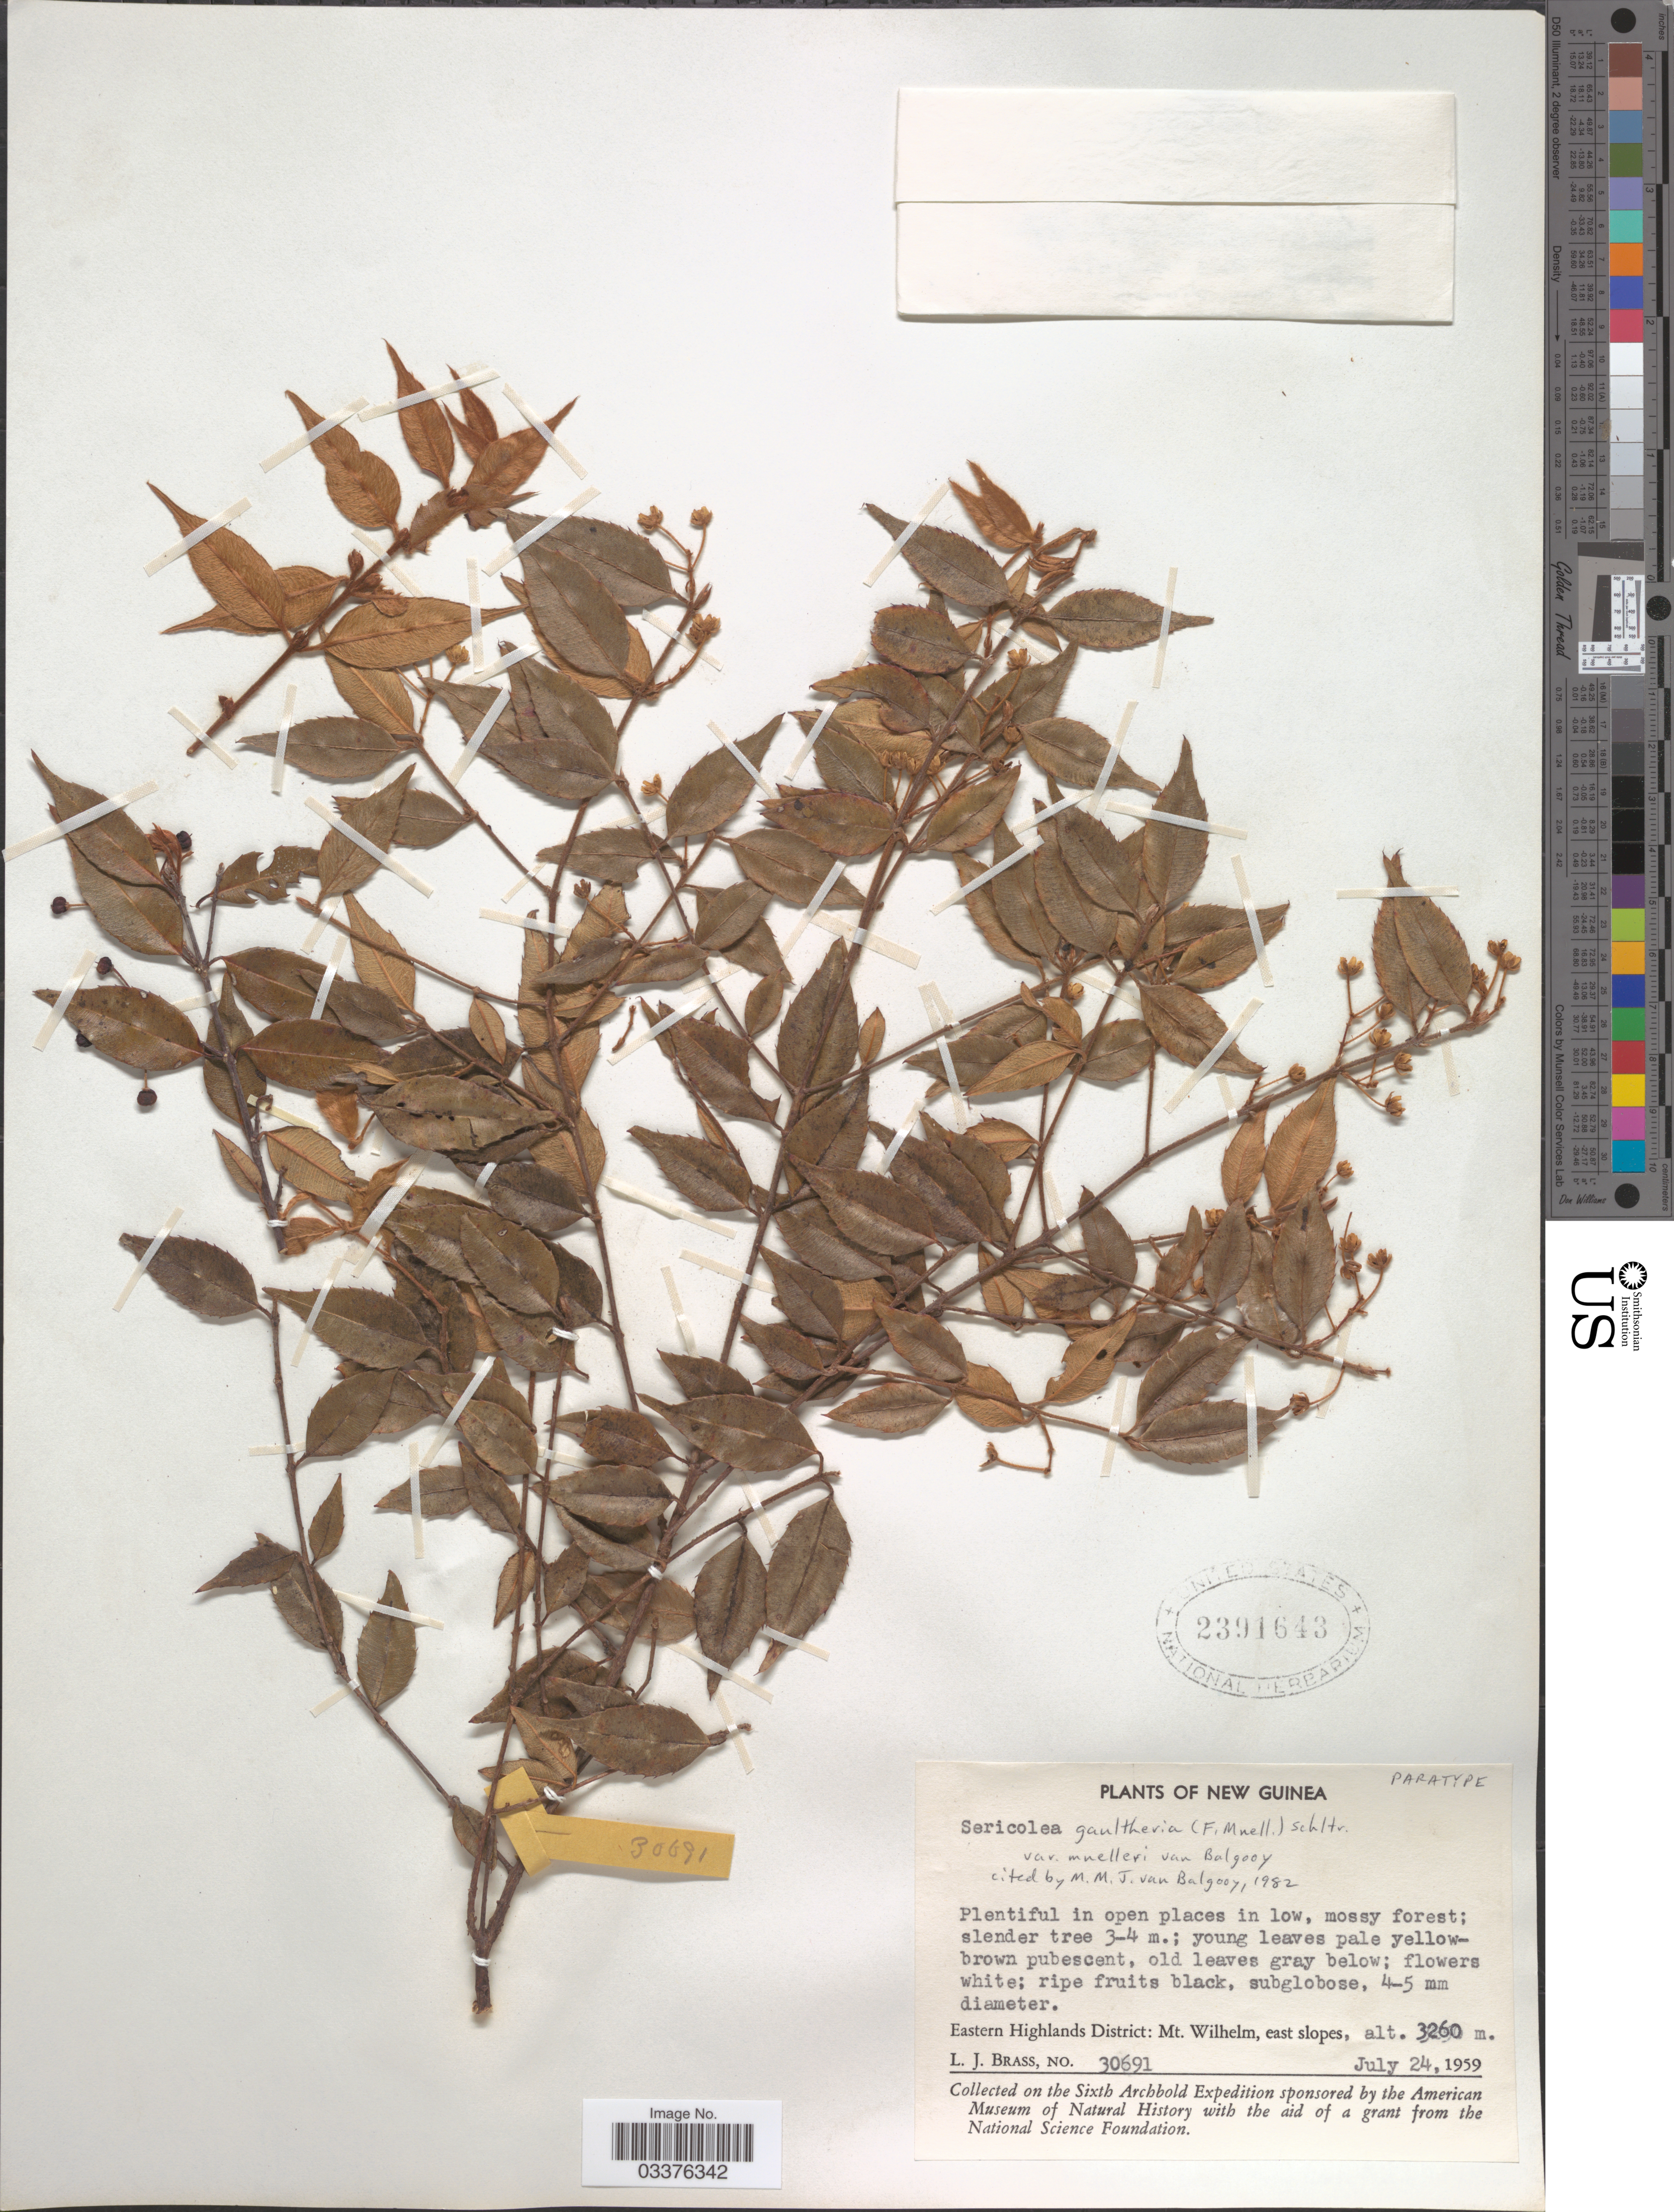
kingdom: Plantae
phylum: Tracheophyta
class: Magnoliopsida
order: Oxalidales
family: Elaeocarpaceae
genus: Sericolea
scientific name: Sericolea gaultheria var. schoddei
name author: Balgooy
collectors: L. J. Brass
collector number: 30691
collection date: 1959-07-24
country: Papua New Guinea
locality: New Guinea. Eastern Highlands District: Mt. Wilhelm, east slopes.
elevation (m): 3260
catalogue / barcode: US 2391643